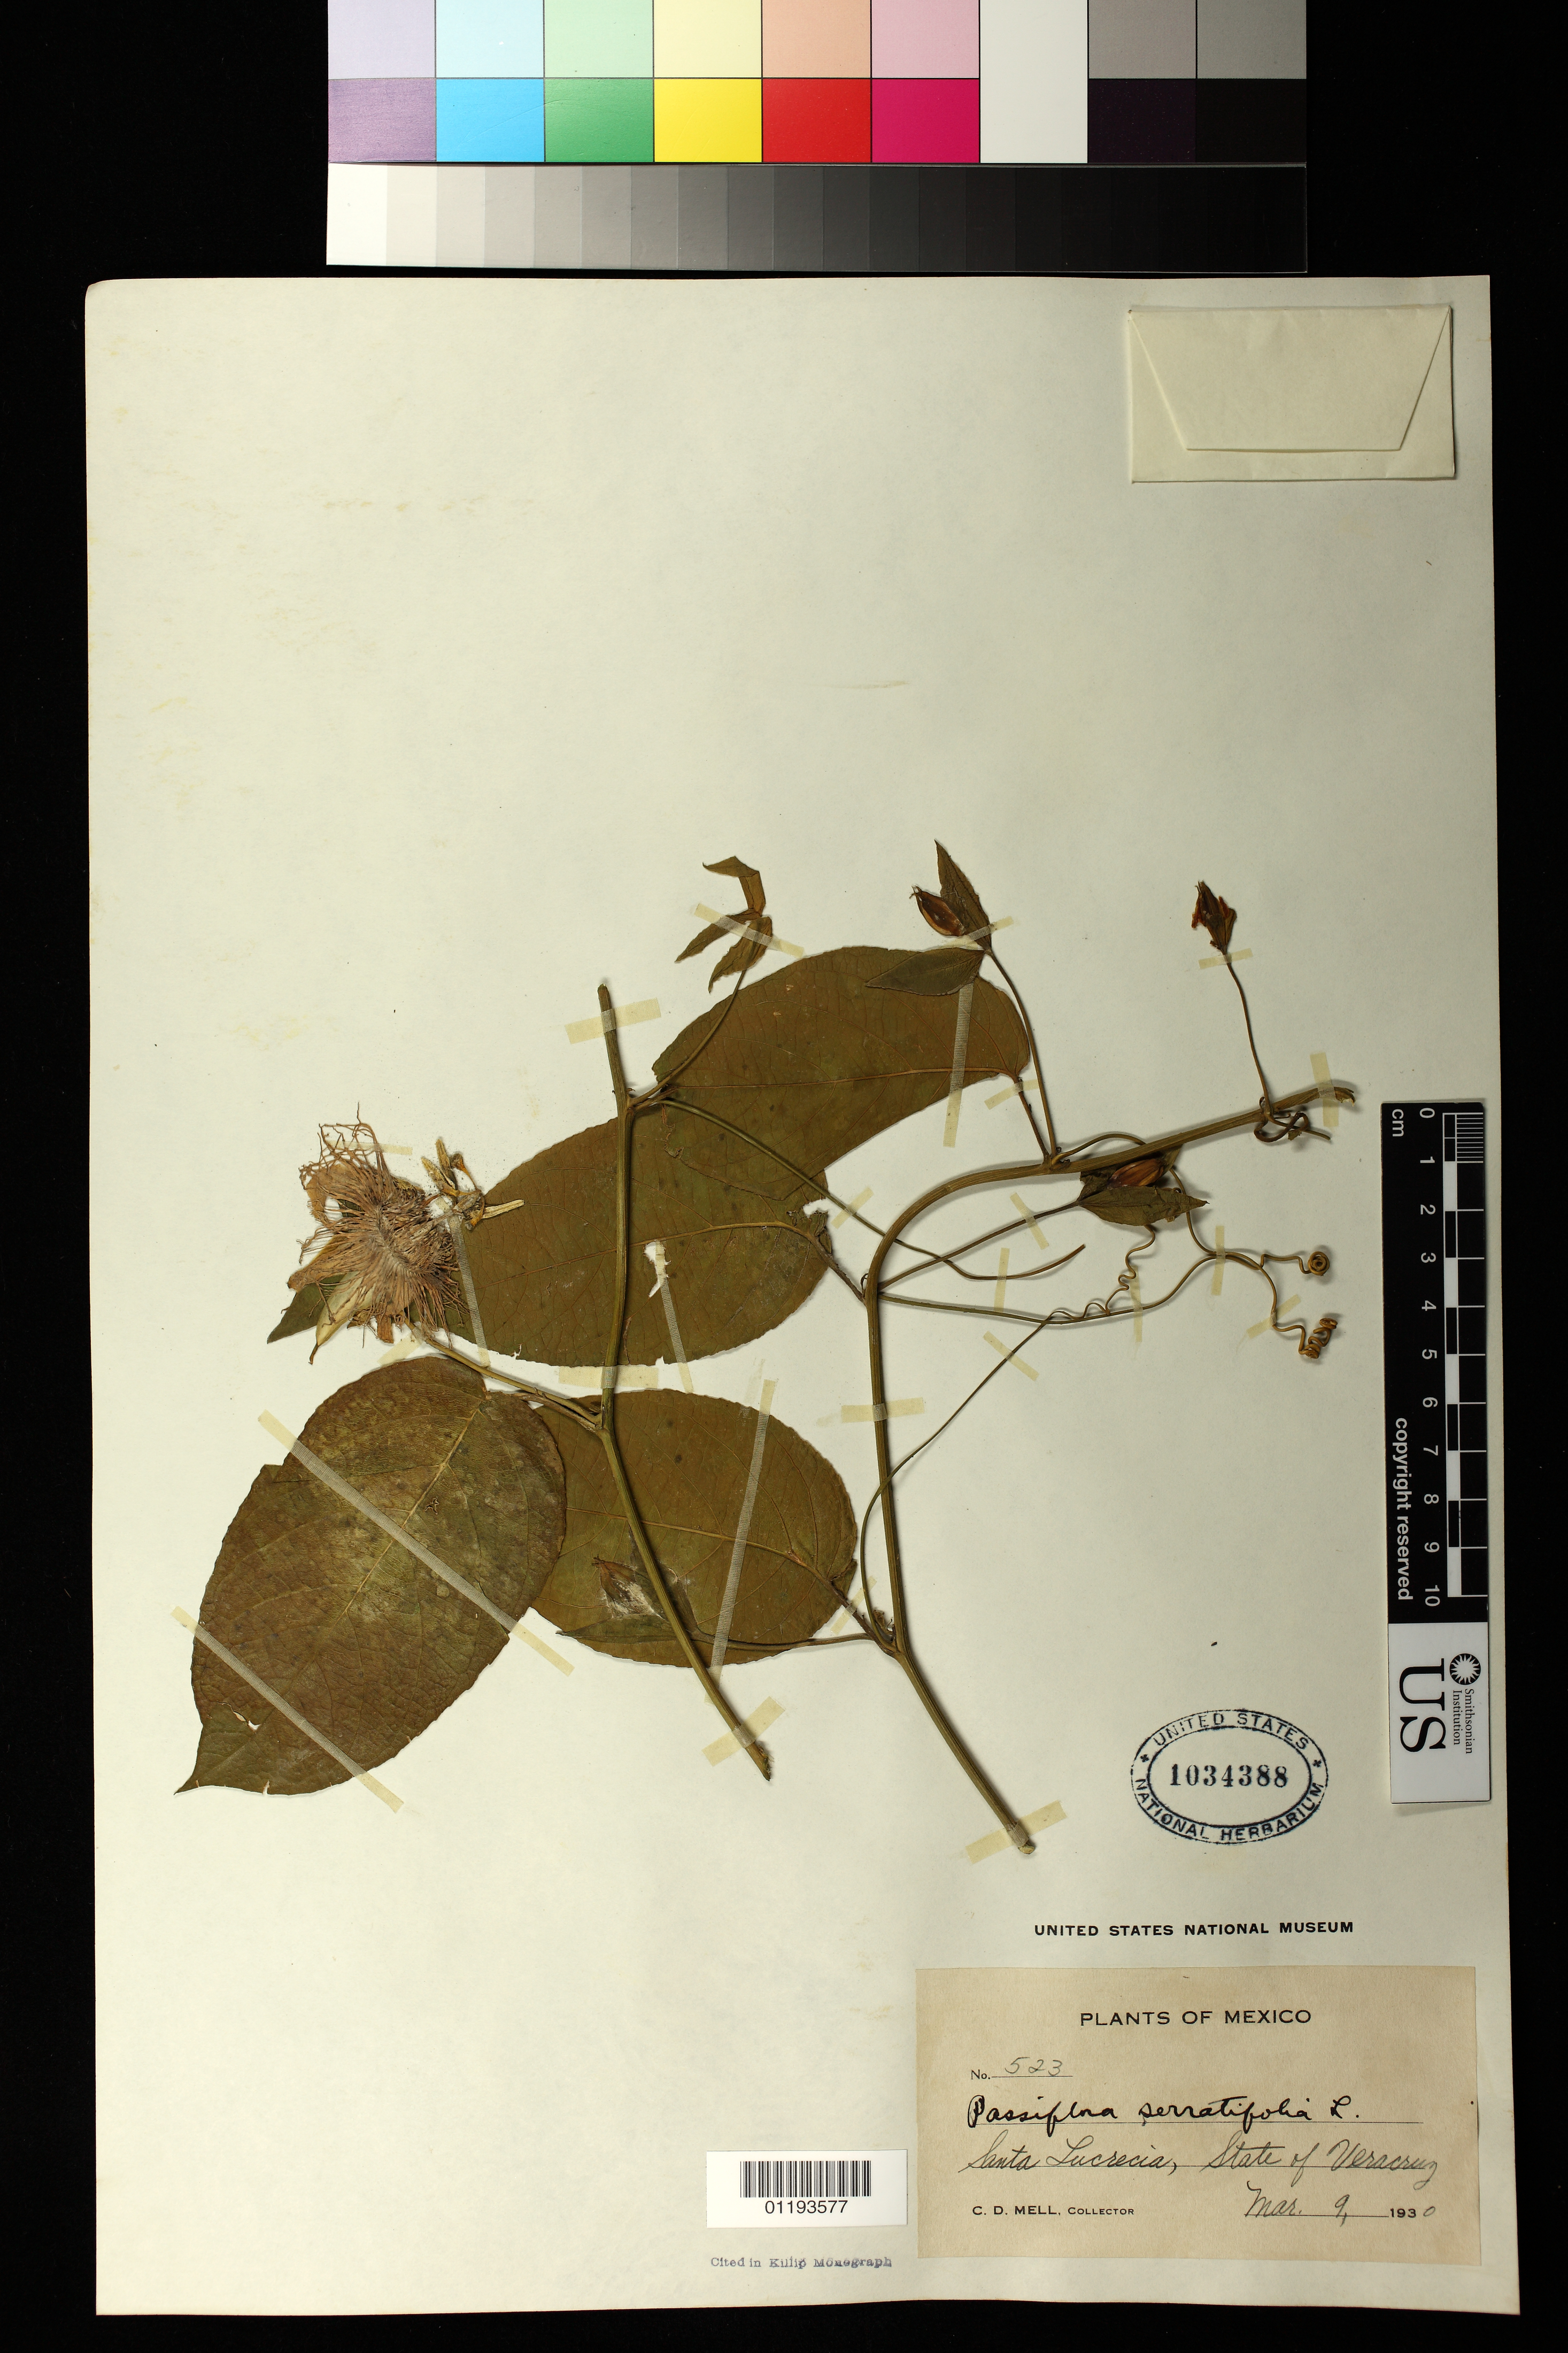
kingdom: Plantae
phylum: Tracheophyta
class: Magnoliopsida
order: Malpighiales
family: Passifloraceae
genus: Passiflora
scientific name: Passiflora serratifolia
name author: L.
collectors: C. D. Mell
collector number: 523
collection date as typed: Mar 9 1930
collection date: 1930-03-09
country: Mexico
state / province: Veracruz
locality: Santa Lucrecia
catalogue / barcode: US 1034388